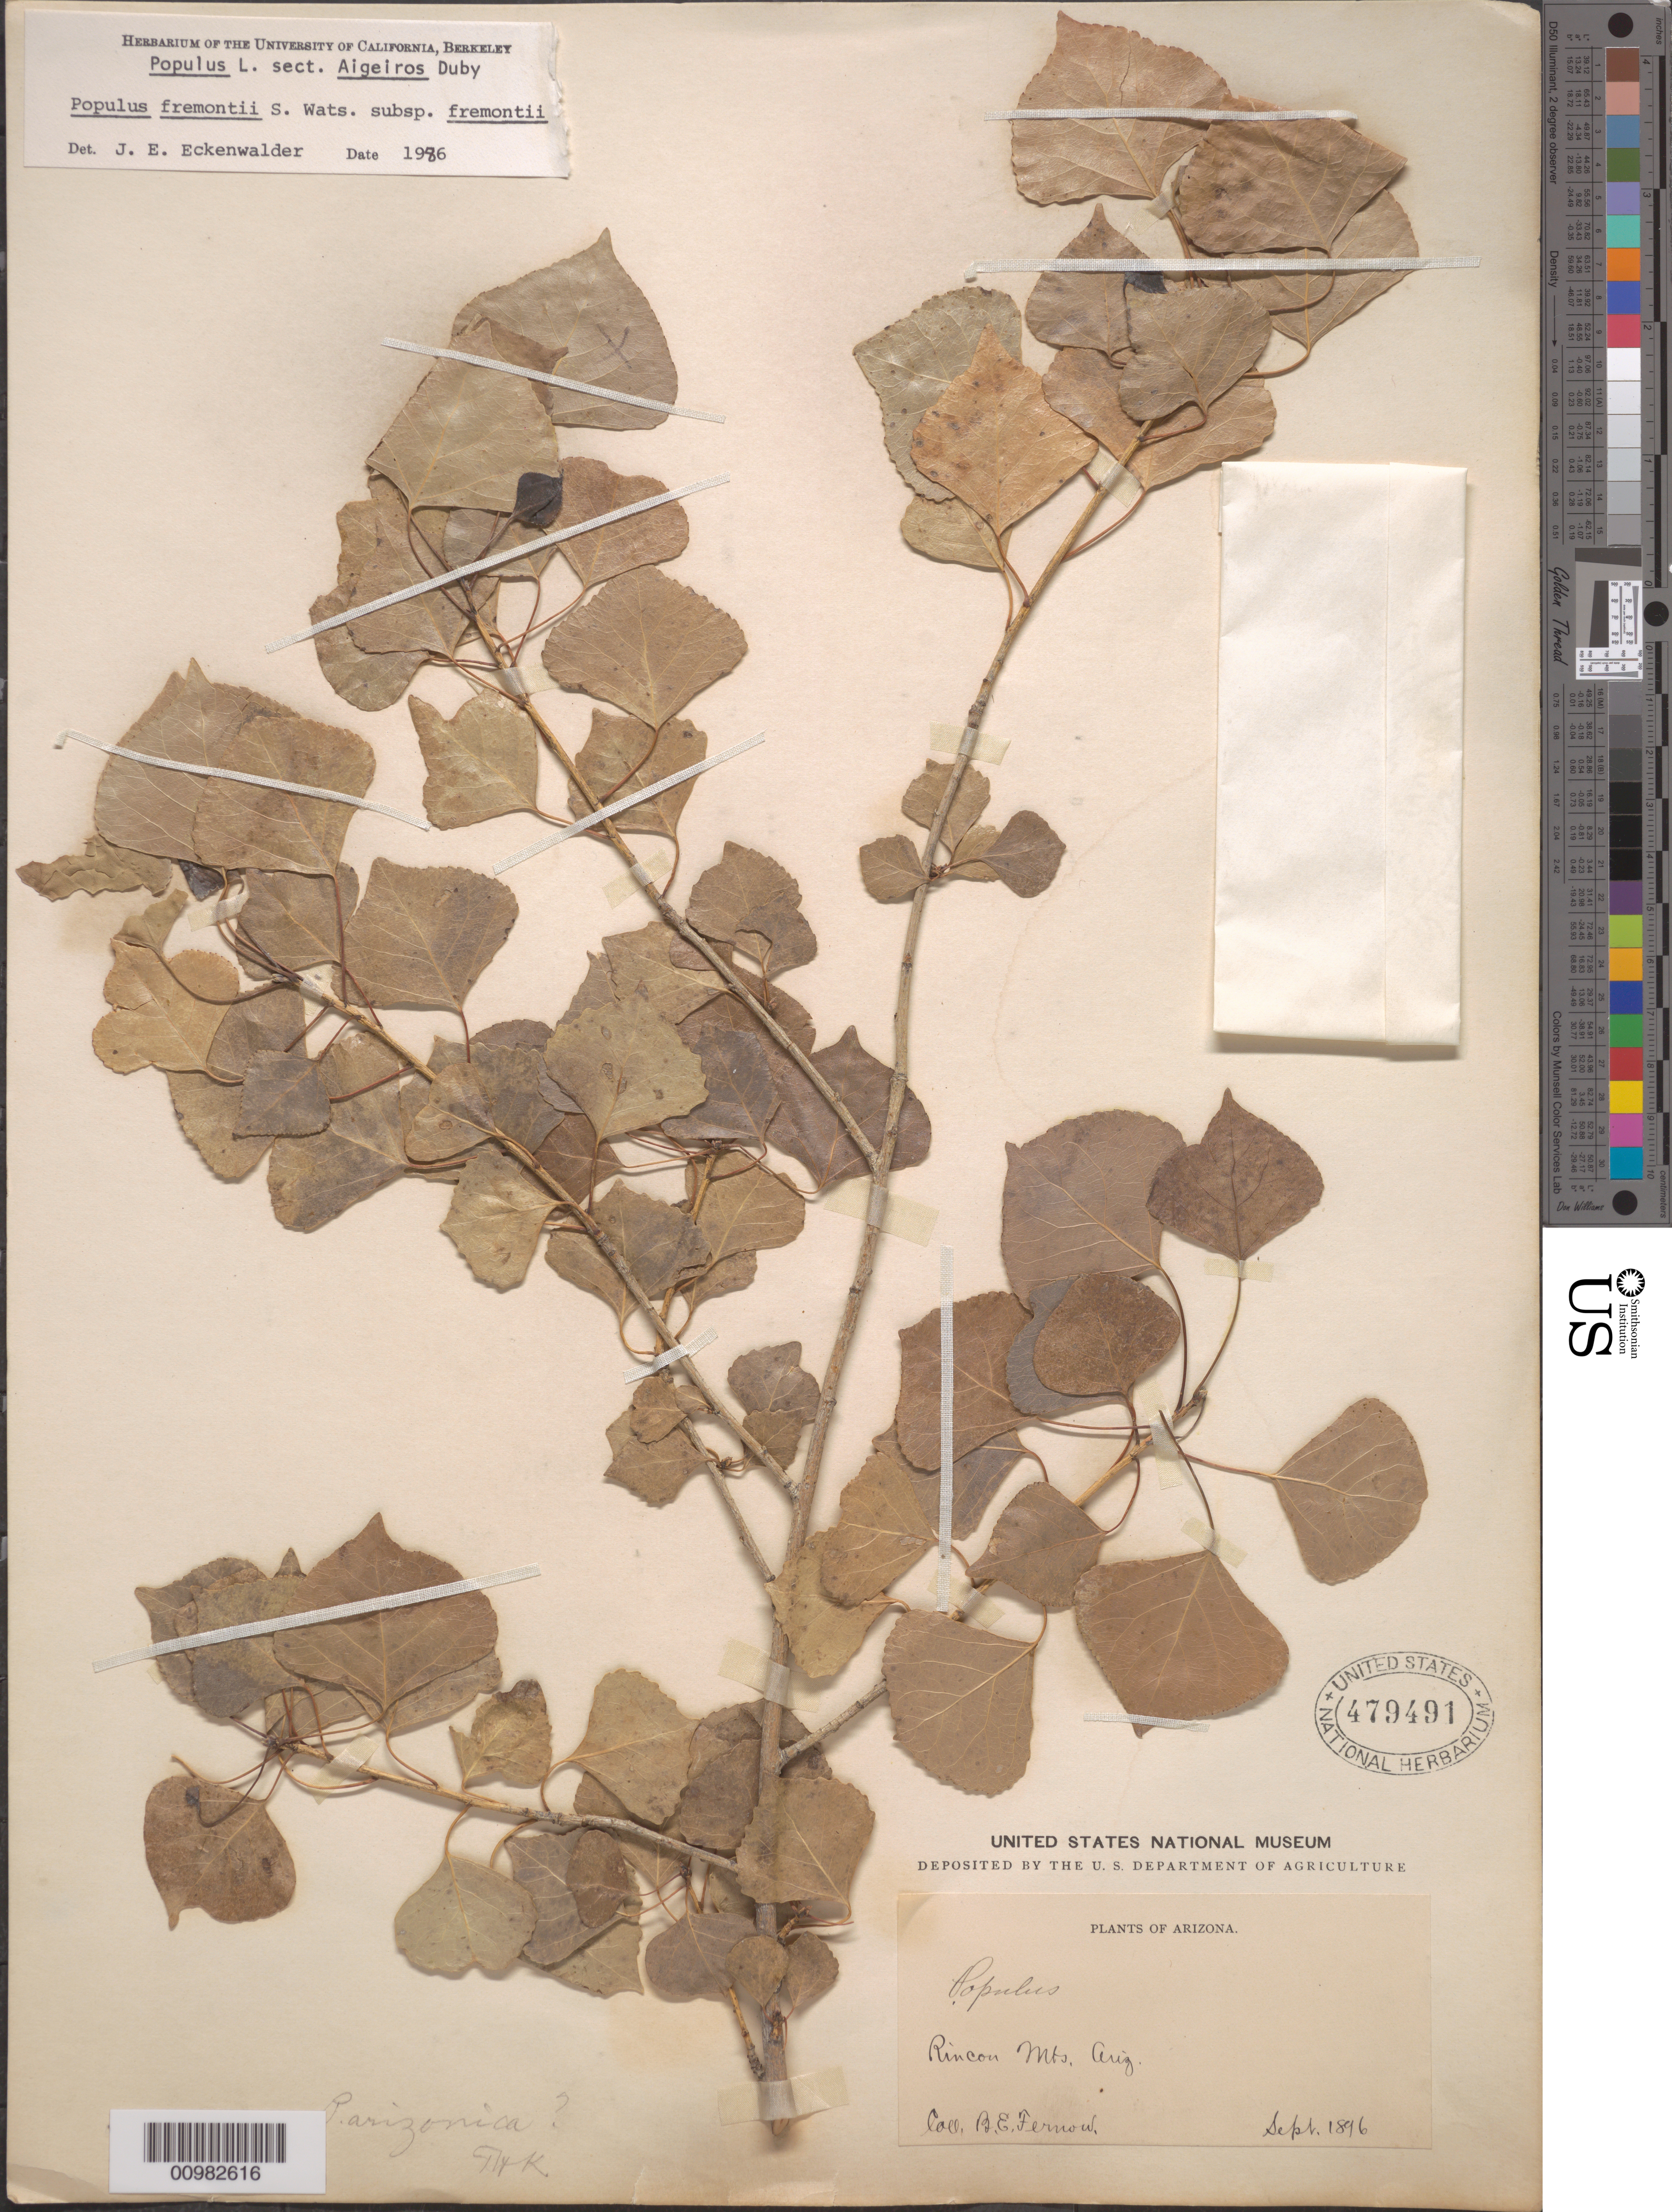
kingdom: Plantae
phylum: Tracheophyta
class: Magnoliopsida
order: Malpighiales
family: Salicaceae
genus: Populus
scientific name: Populus fremontii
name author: S. Watson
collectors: B. E. Feruow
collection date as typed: Sep 1896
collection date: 1896-09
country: United States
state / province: Arizona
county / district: Pima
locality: Rincon Mountains.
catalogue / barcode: US 479491